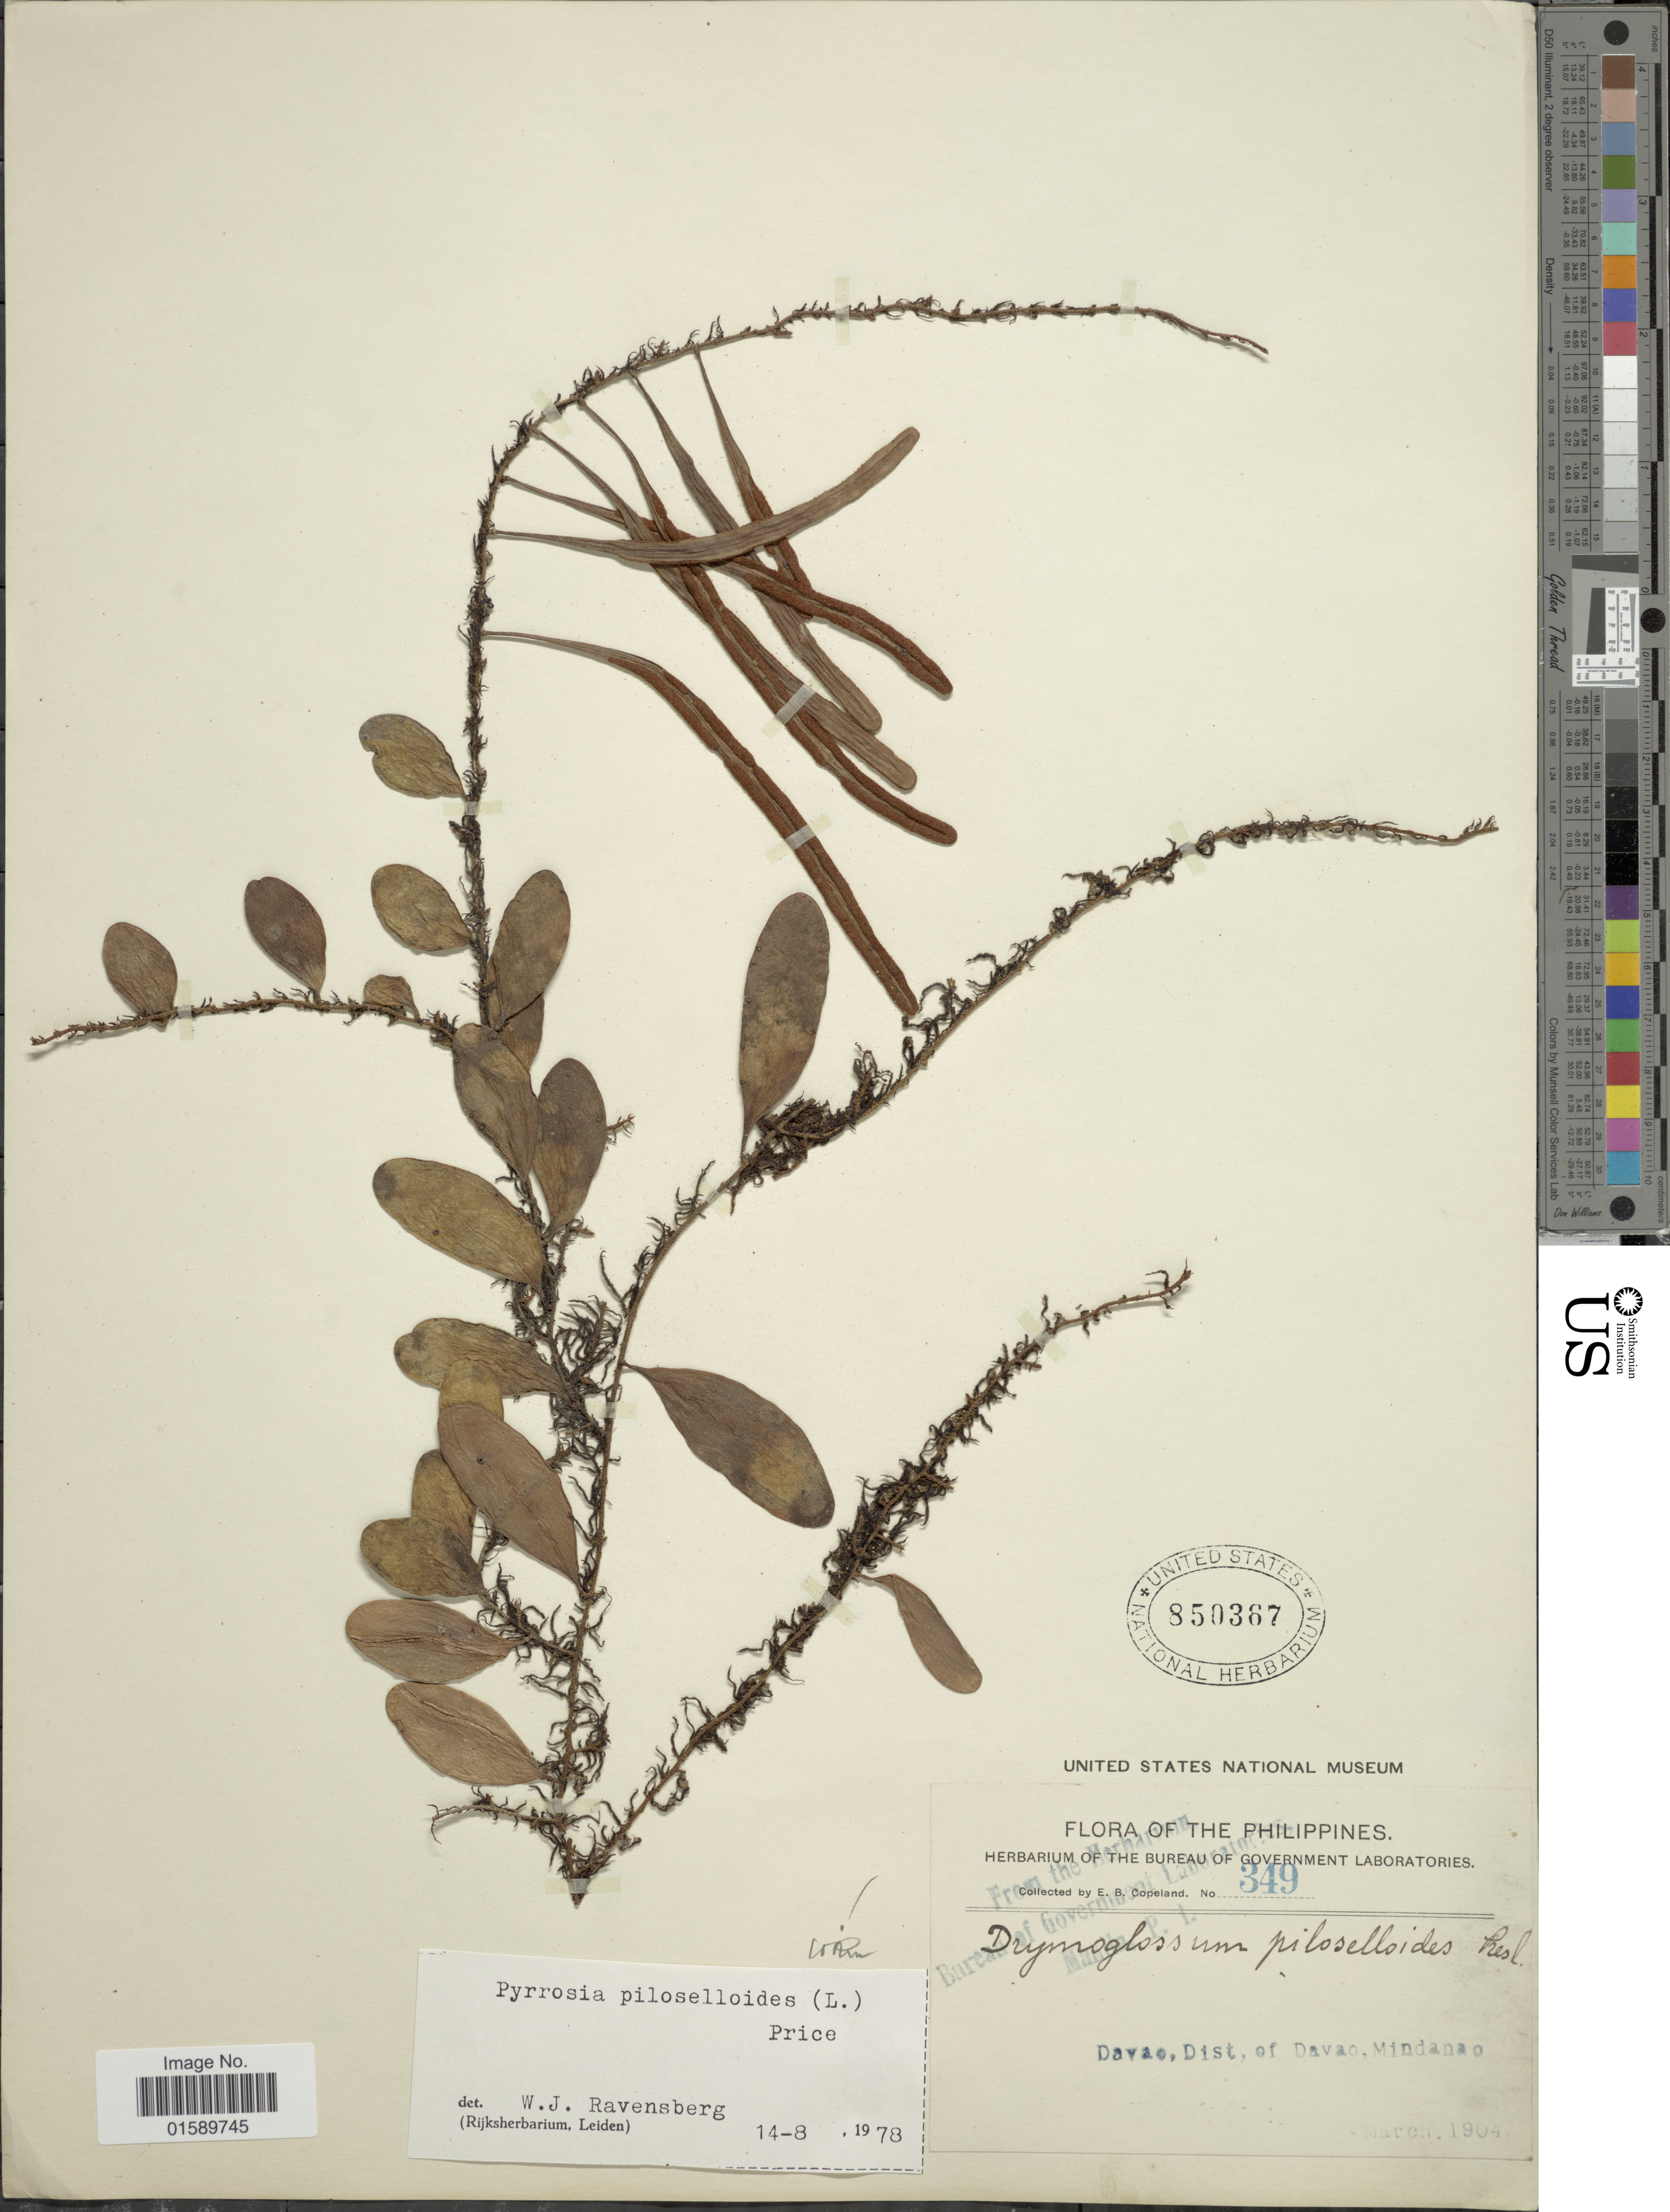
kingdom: Plantae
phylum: Tracheophyta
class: Polypodiopsida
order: Polypodiales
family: Polypodiaceae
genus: Pyrrosia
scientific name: Pyrrosia piloselloides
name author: (L.) M.G. Price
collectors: E. B. Copeland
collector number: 349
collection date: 1904-03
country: Philippines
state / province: Davao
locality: Davao, Dist. of Davao, Mindanao.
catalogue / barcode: US 850367